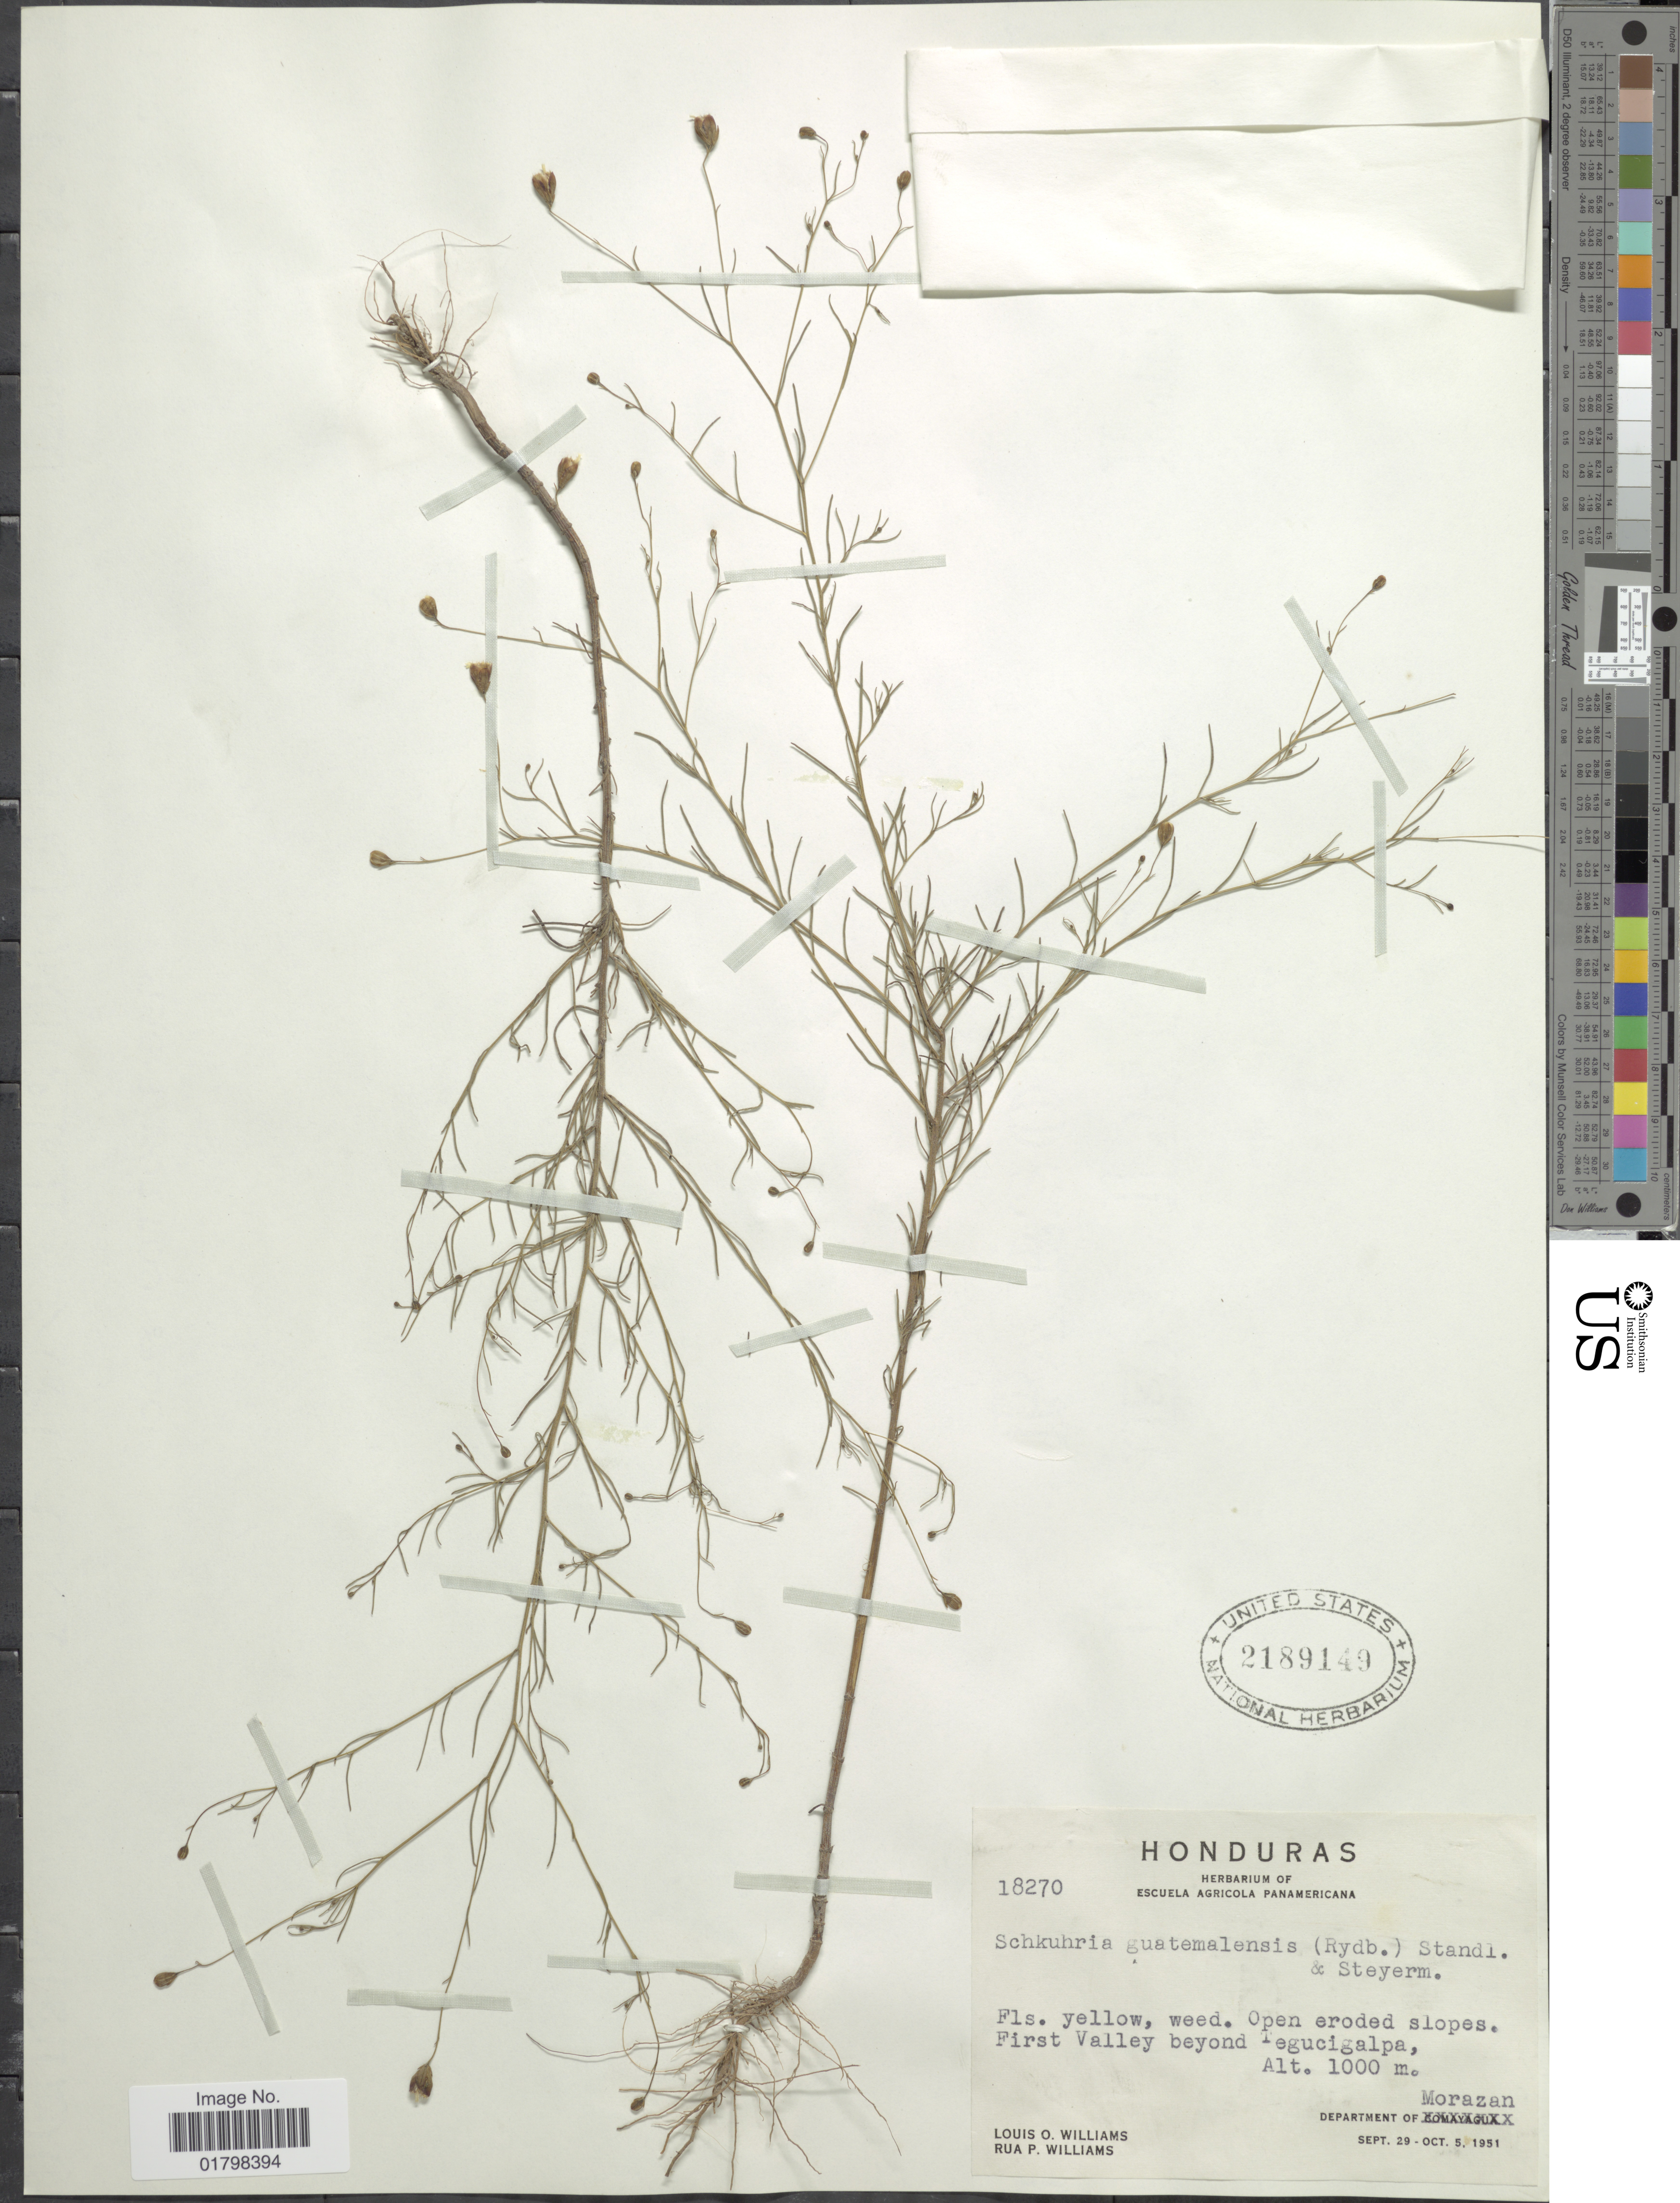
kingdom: Plantae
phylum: Tracheophyta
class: Magnoliopsida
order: Asterales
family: Asteraceae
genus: Schkuhria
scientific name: Schkuhria wislizeni var. guatemalensis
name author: (Rydb.) S.F. Blake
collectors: L. O. Williams & R. P. Williams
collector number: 18270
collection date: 1951-09-29/1951-10-05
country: Honduras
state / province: Fco. Morazán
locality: First Valley beyond Tegucigalpa, Department of Morazan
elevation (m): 1000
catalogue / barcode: US 2189149